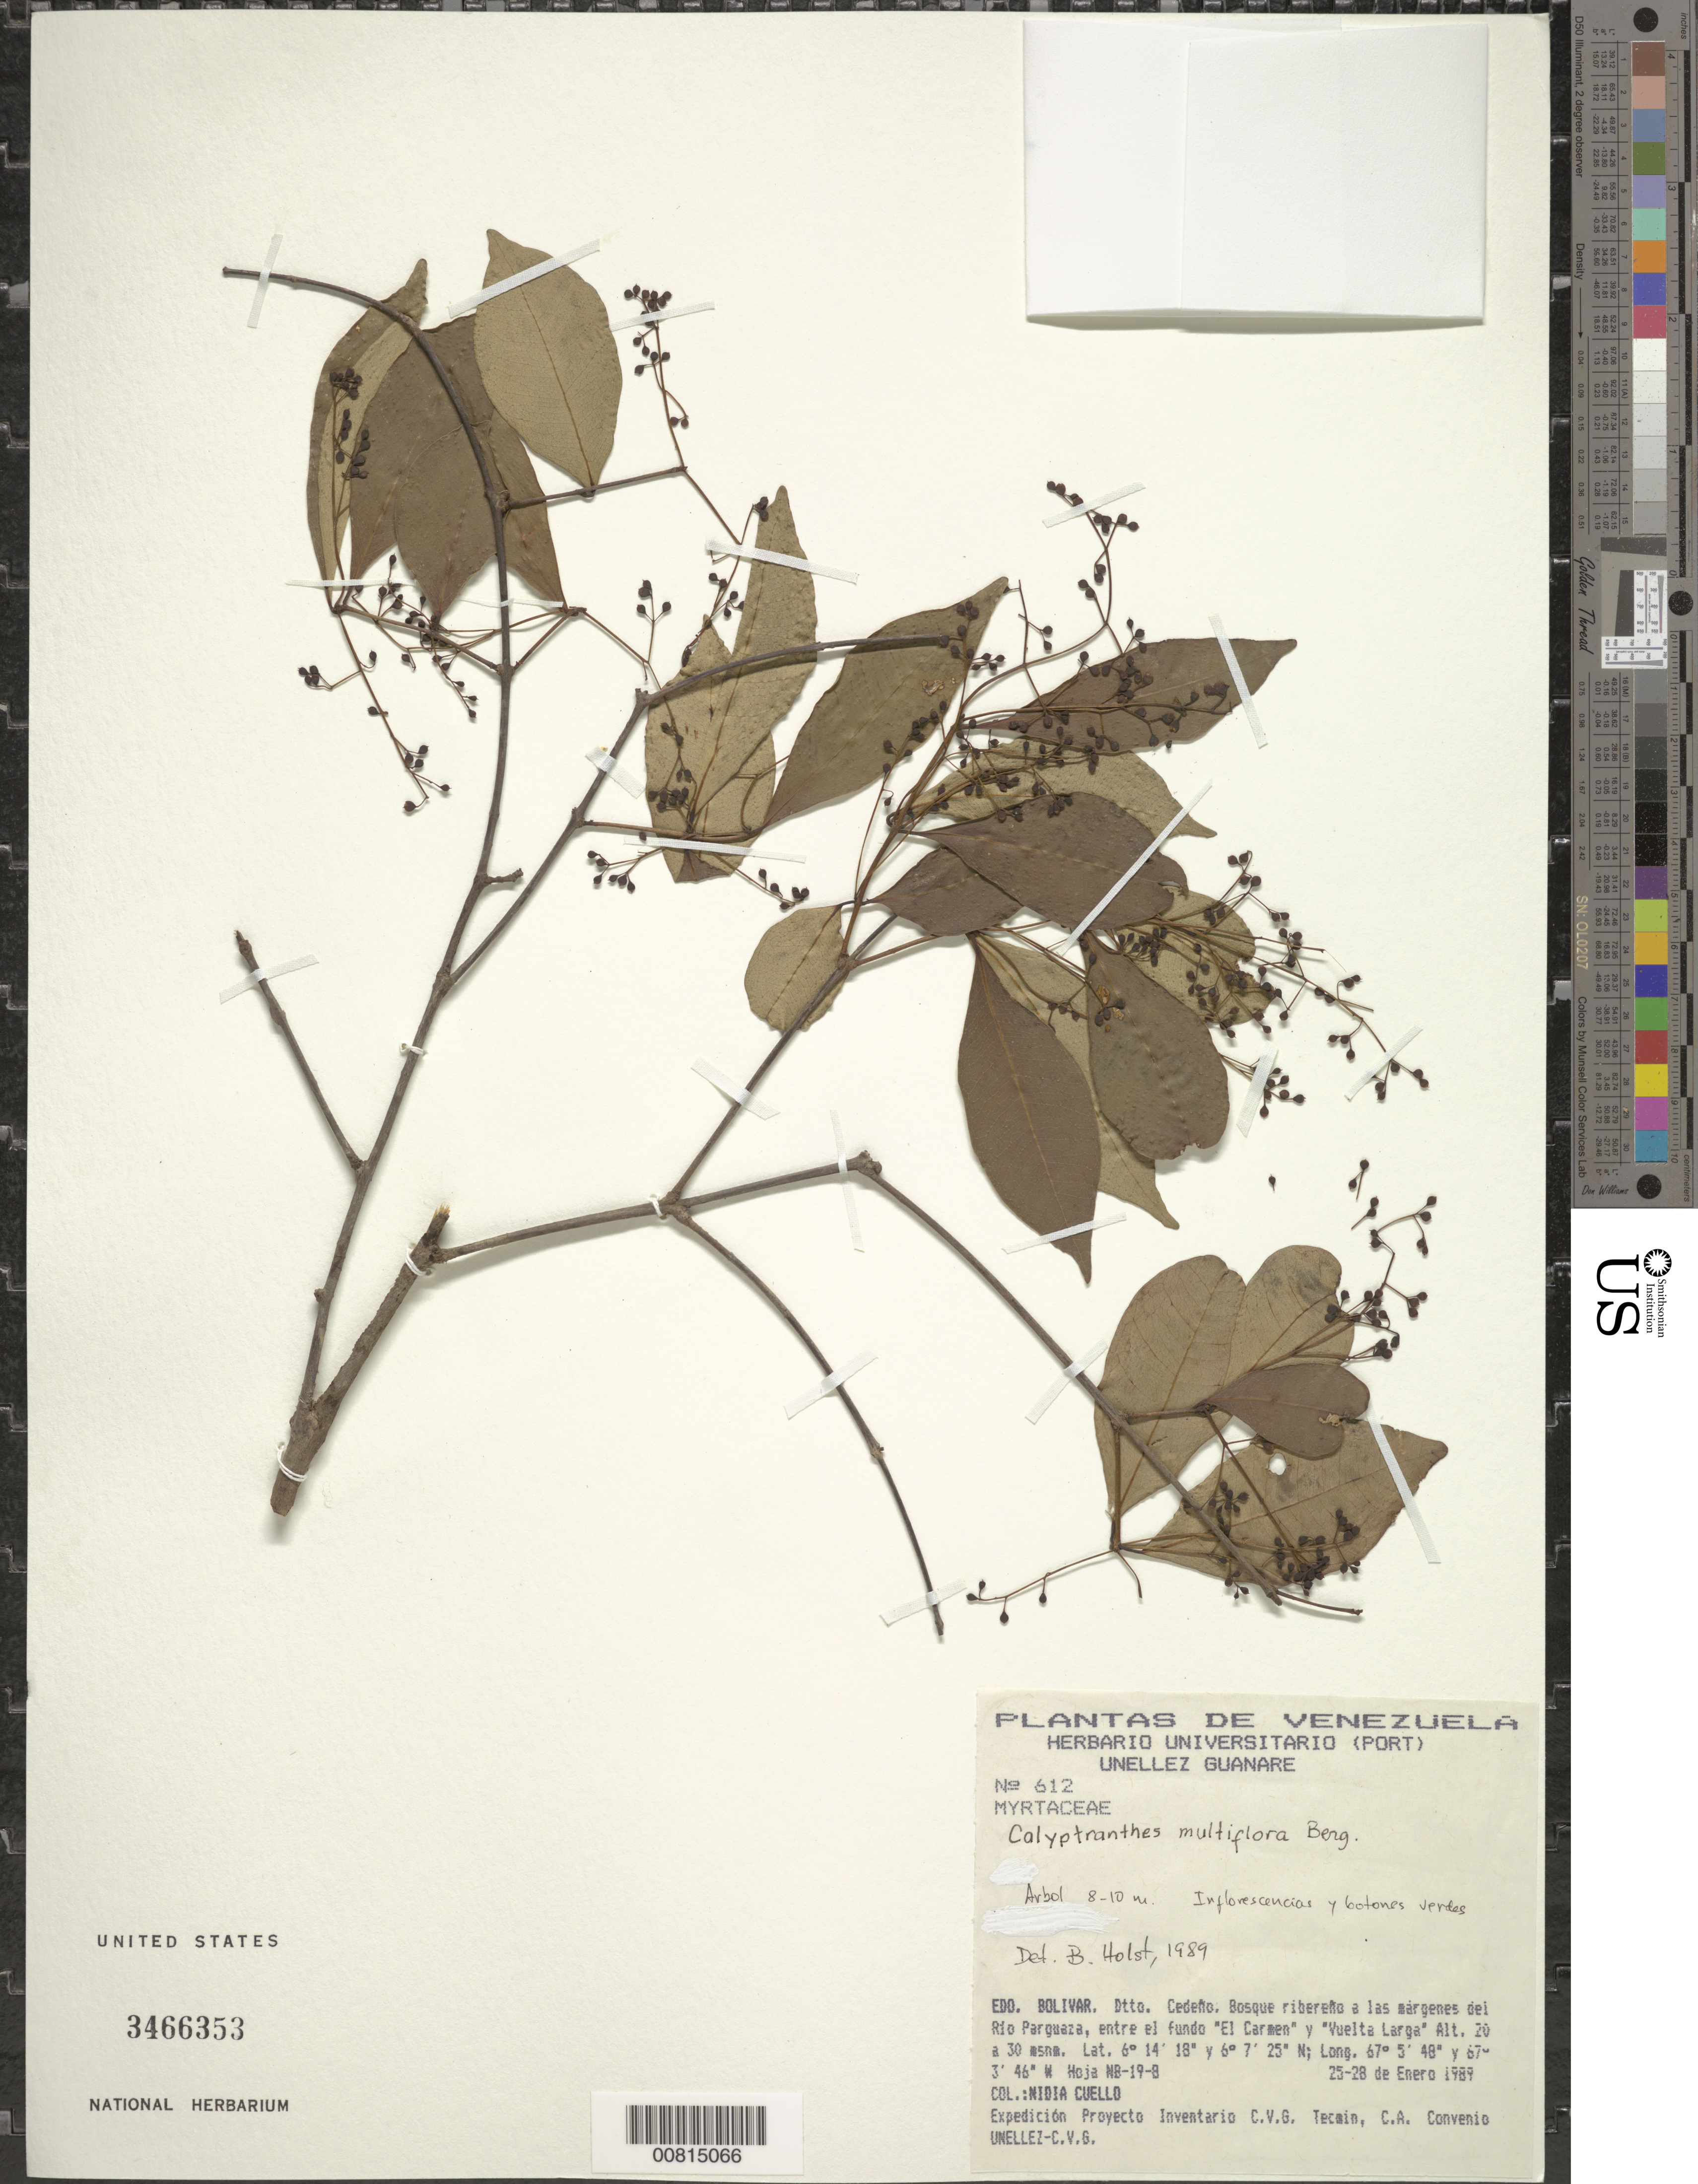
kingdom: Plantae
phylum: Tracheophyta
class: Magnoliopsida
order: Myrtales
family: Myrtaceae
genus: Myrcia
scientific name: Myrcia florifera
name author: (McVaugh) Gaem & E. Lucas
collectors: N. L. Cuello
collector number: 612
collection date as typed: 25-Jan-89 to 28-Jan-89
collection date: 1989-01-25/1989-01-28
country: Venezuela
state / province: Bolívar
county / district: Cedeño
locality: Rio Parguaza, entre el fundo 'El Carmen' y 'Vuelta Larga'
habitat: Bosque ribereno a las margenes del rio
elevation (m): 20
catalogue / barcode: US 3466353